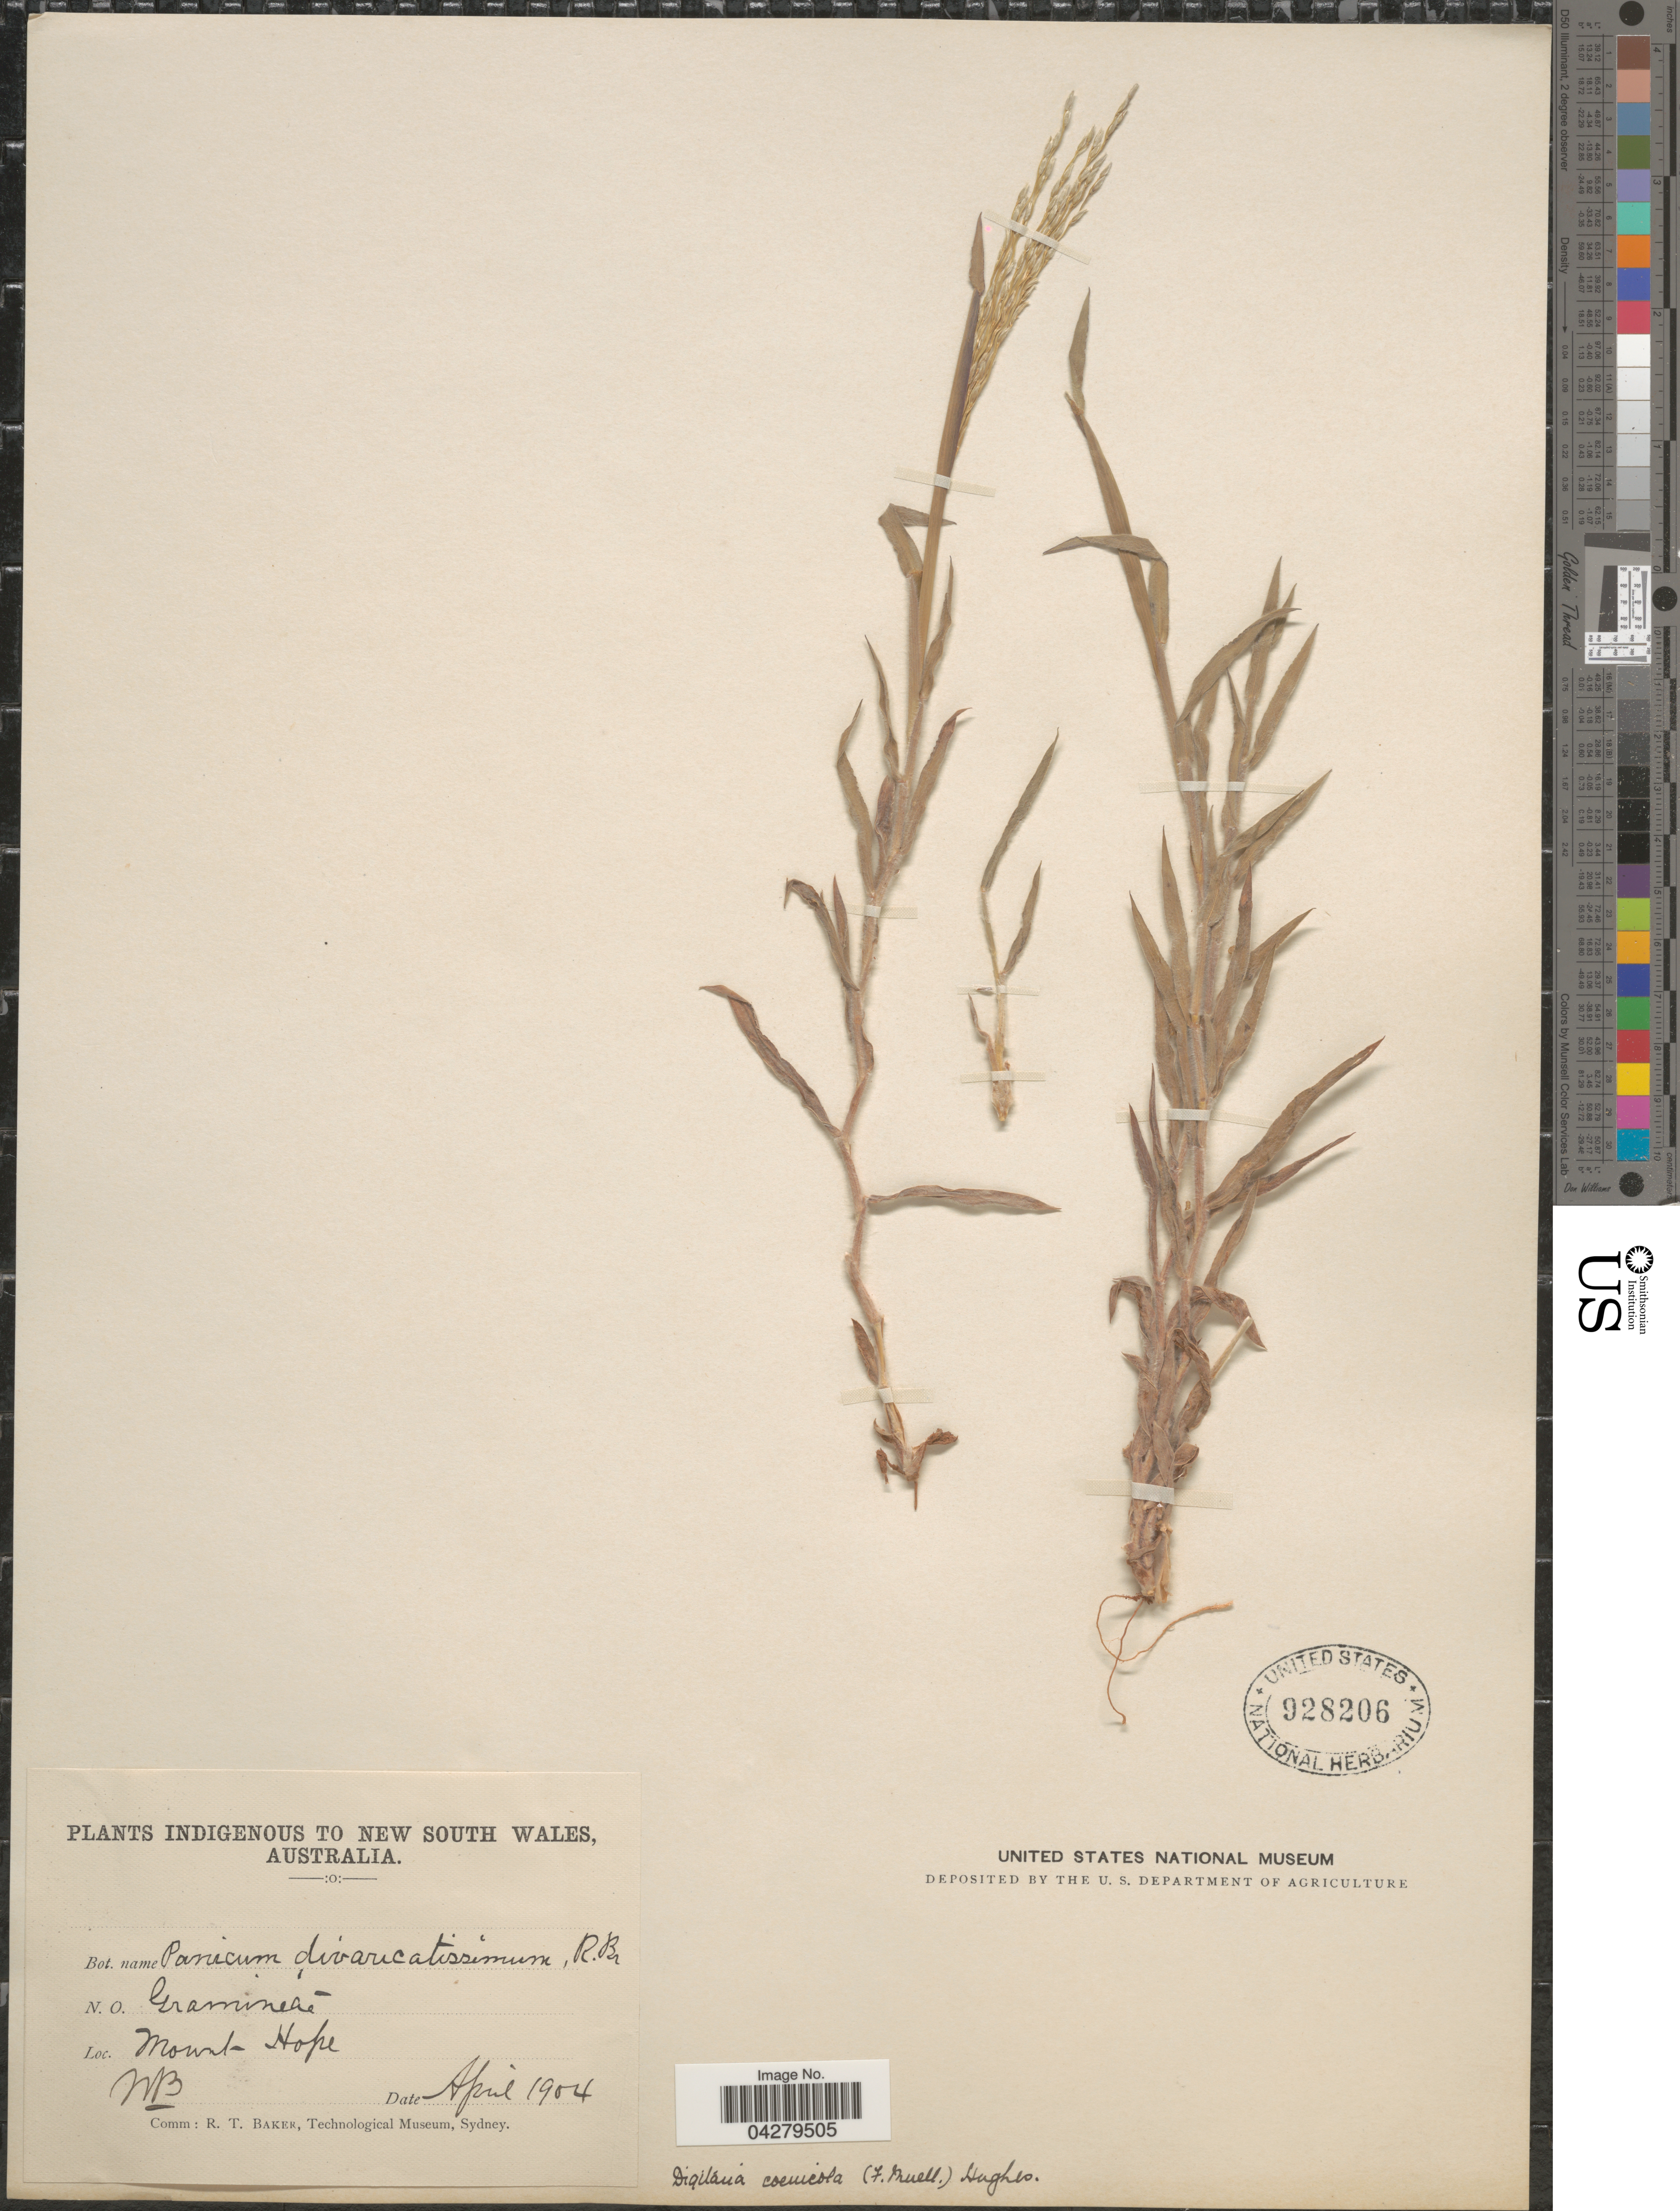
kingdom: Plantae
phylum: Tracheophyta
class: Liliopsida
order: Poales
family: Poaceae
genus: Digitaria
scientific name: Digitaria coenicola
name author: (F. Muell.) Hughes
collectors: W. B.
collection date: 1904-04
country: Australia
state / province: New South Wales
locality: Indigenous to New South Wales. Mount Hope.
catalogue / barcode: US 928206